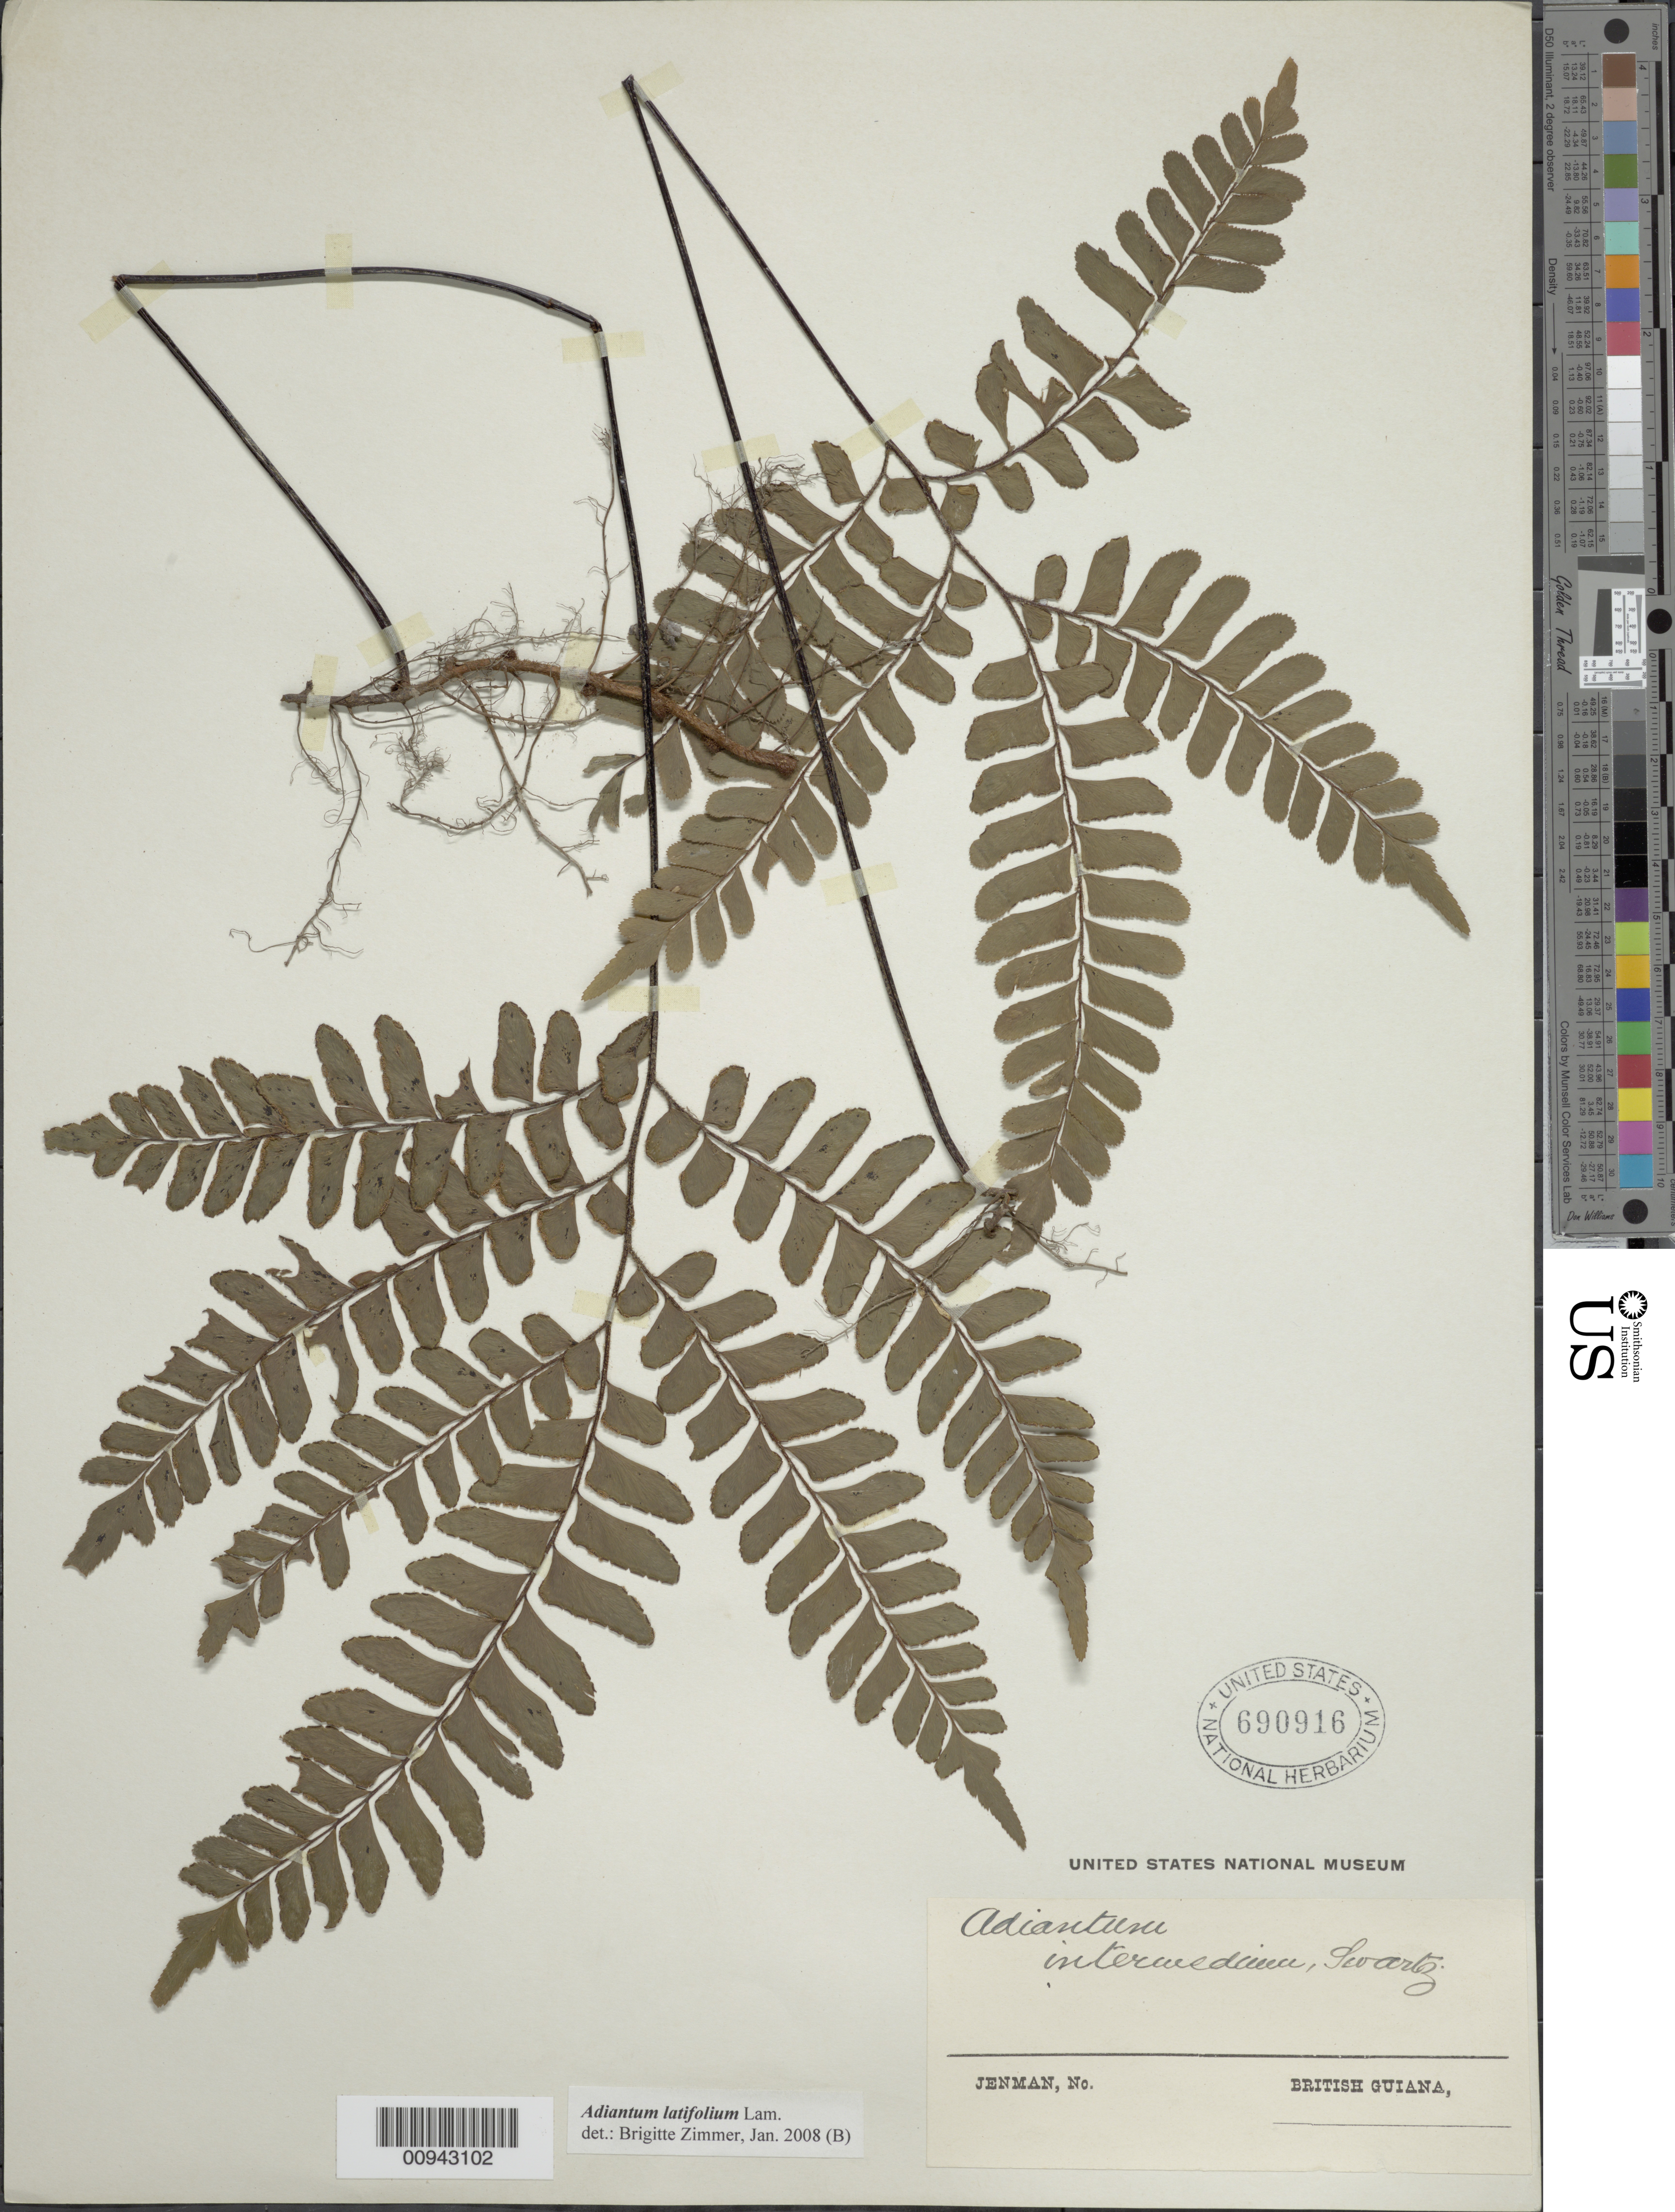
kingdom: Plantae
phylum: Tracheophyta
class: Polypodiopsida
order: Polypodiales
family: Pteridaceae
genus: Adiantum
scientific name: Adiantum latifolium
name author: Lam.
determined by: Zimmer, B.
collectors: G. S. Jenman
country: Guyana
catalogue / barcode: US 690916